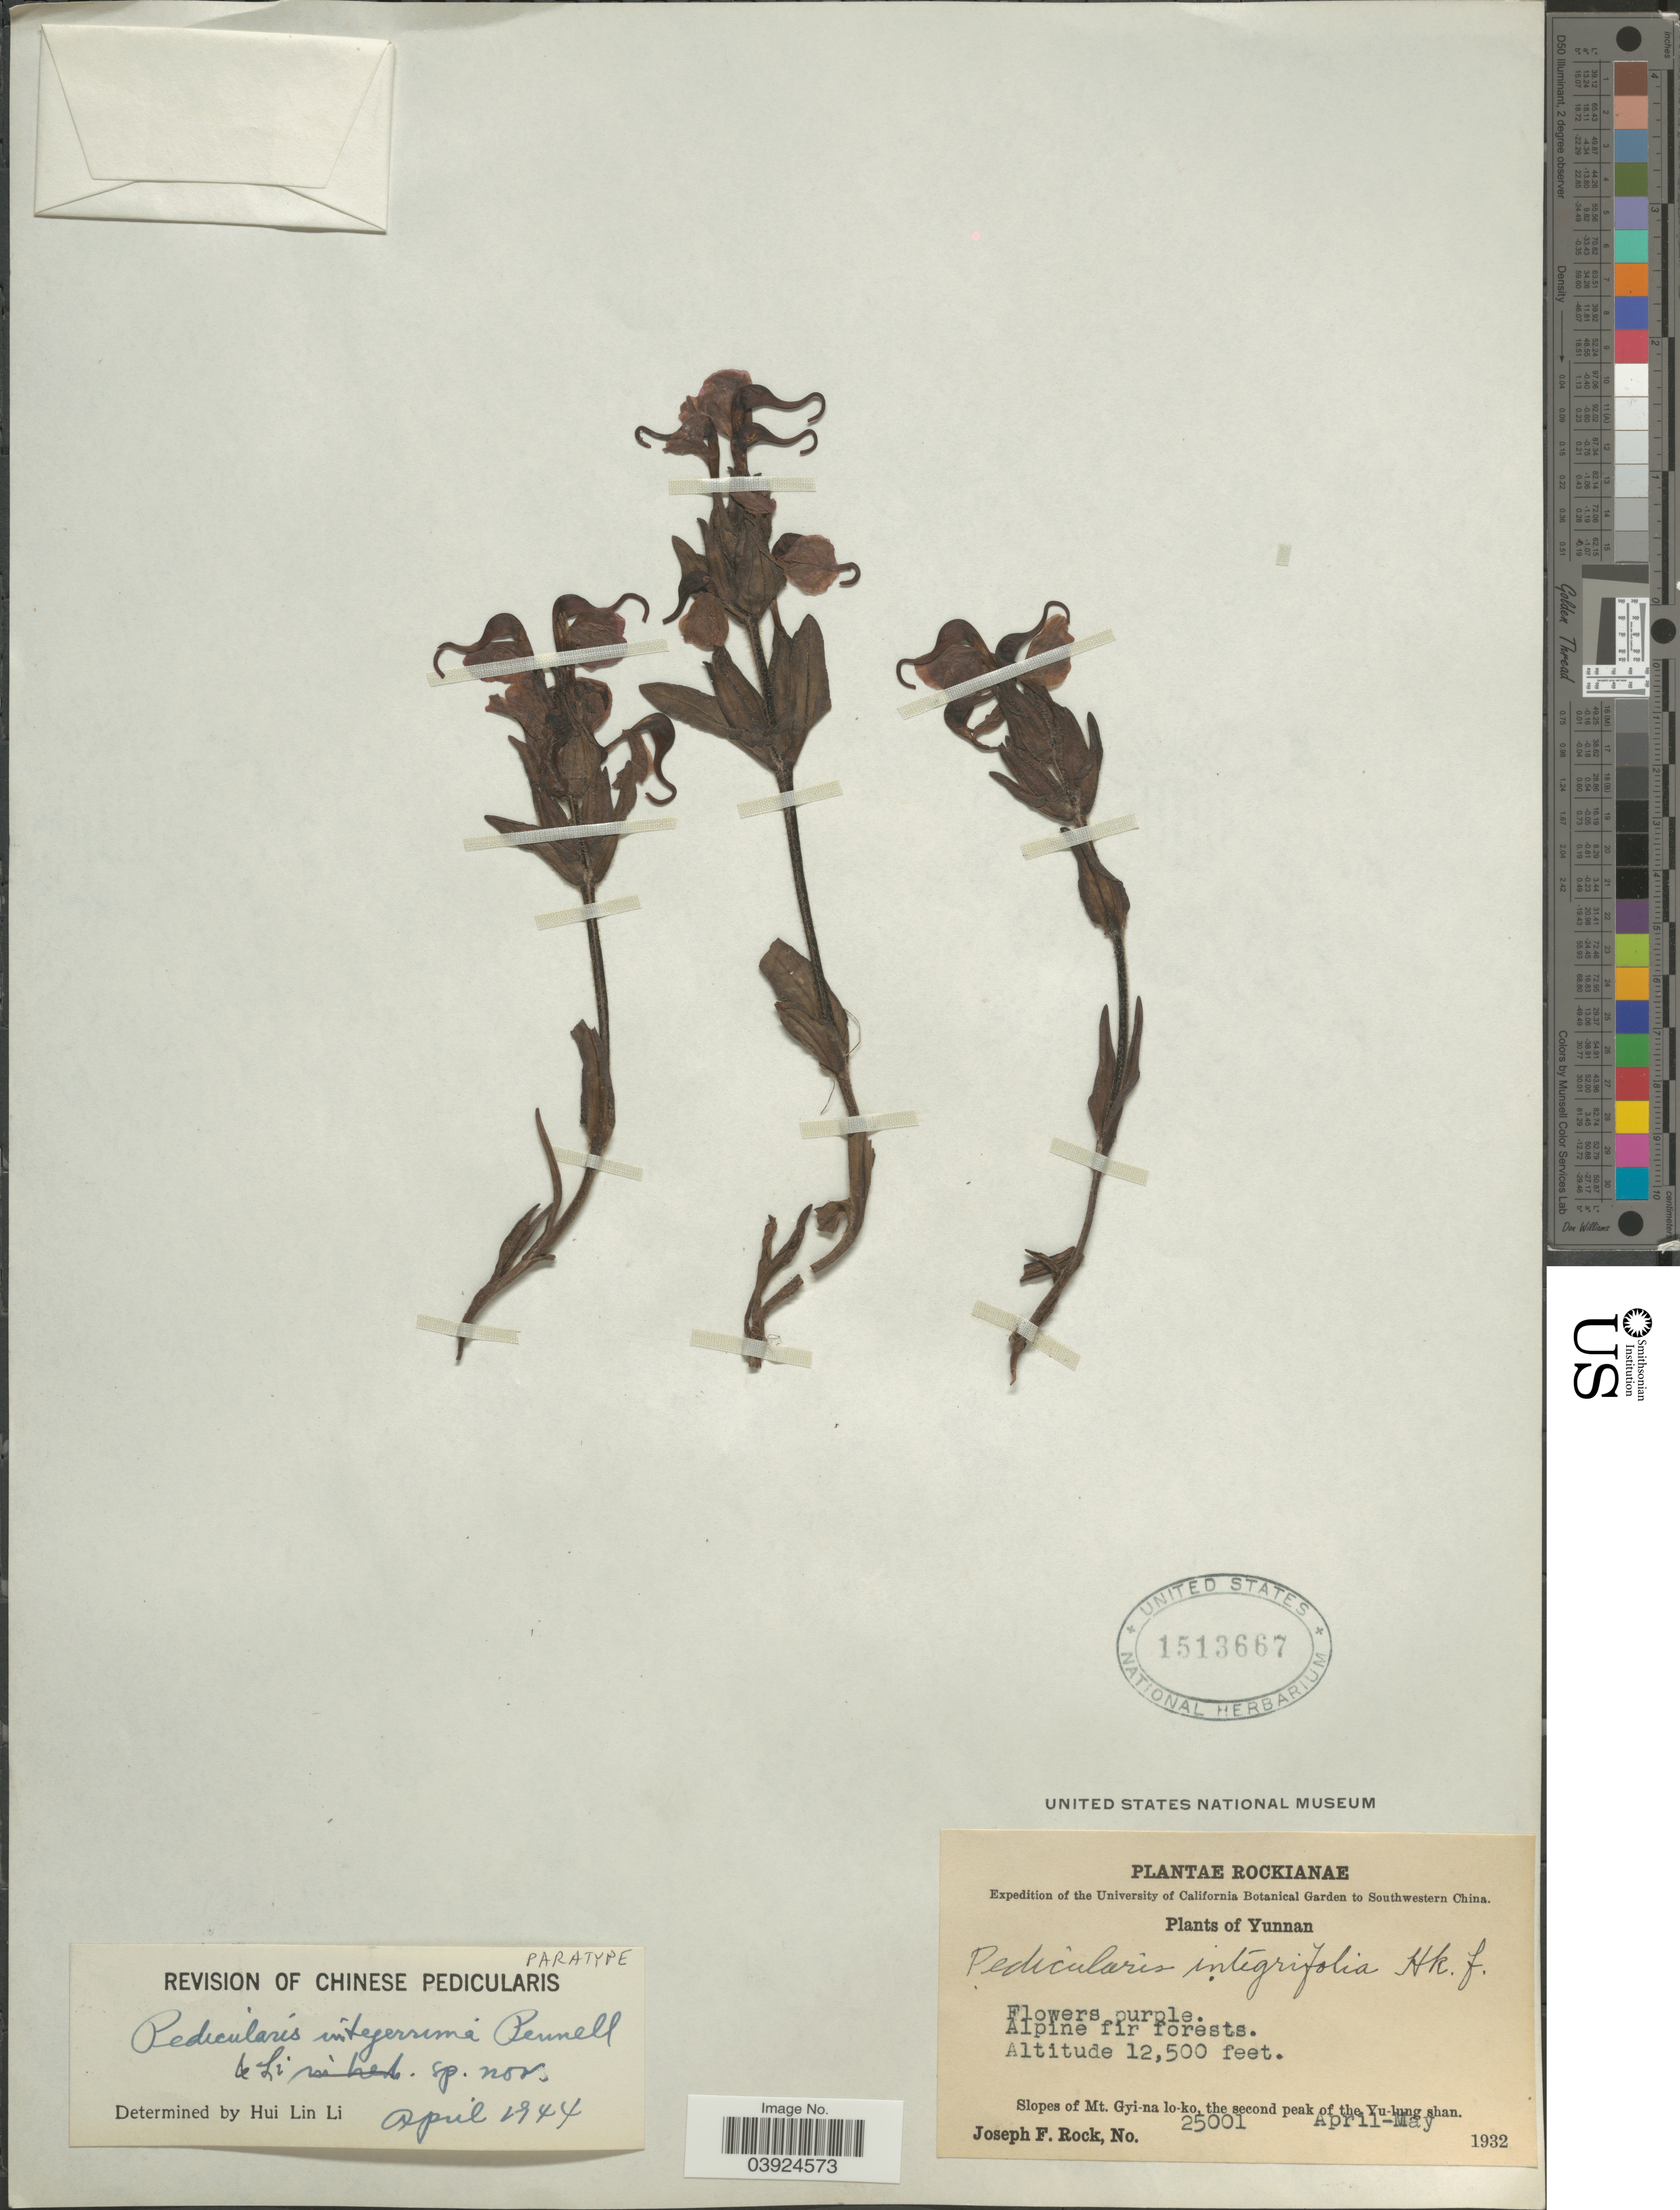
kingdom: Plantae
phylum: Tracheophyta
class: Magnoliopsida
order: Lamiales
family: Orobanchaceae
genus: Pedicularis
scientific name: Pedicularis integerrima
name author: Pennell & H.L. Li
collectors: J. F. Rock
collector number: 25001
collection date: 1932-05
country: China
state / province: Yunnan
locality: Southwestern China. Slopes of Mt. Gyi-na lo-ko, the second peak of the Yu-lung shan.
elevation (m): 3810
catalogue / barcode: US 1513667